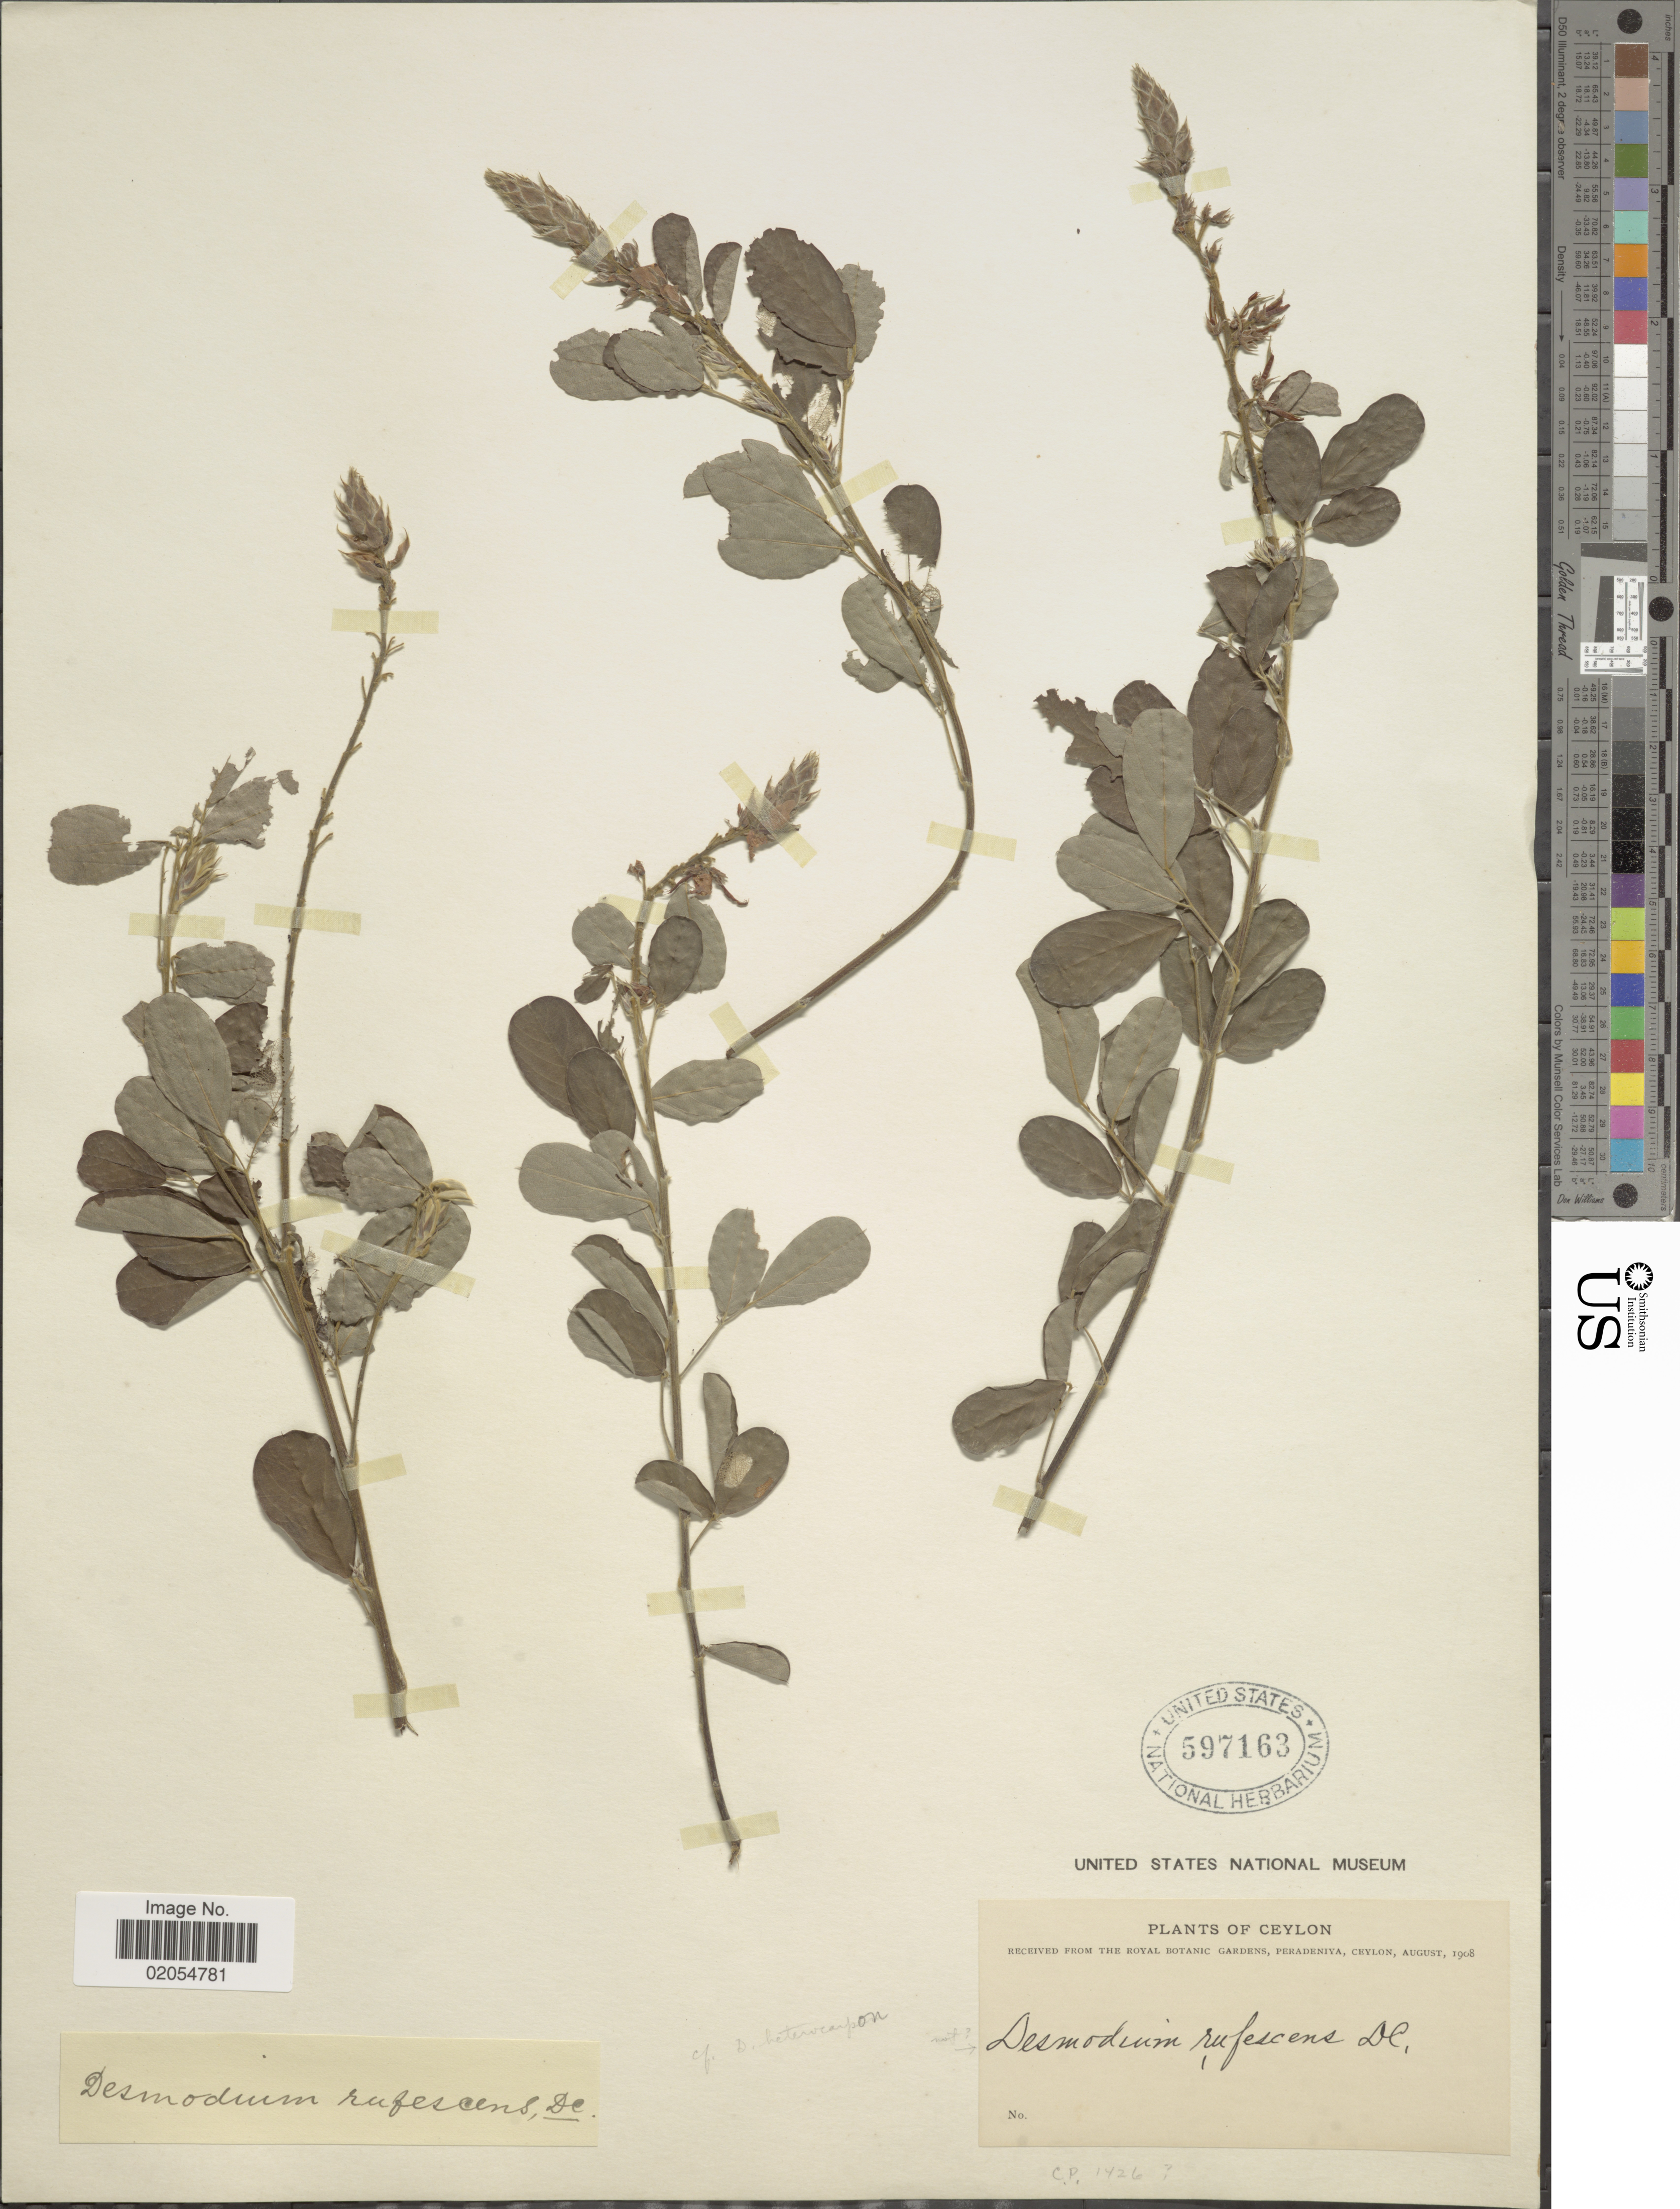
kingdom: Plantae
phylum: Tracheophyta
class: Magnoliopsida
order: Fabales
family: Fabaceae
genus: Grona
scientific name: Grona ferruginea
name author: (Wall. ex Thwaites) H. Ohashi & K. Ohashi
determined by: Strong, Mark T., (BOT), Smithsonian Institution - National Museum of Natural History (UNITED STATES)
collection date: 1908-08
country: Sri Lanka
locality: Ceylon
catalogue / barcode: US 597163